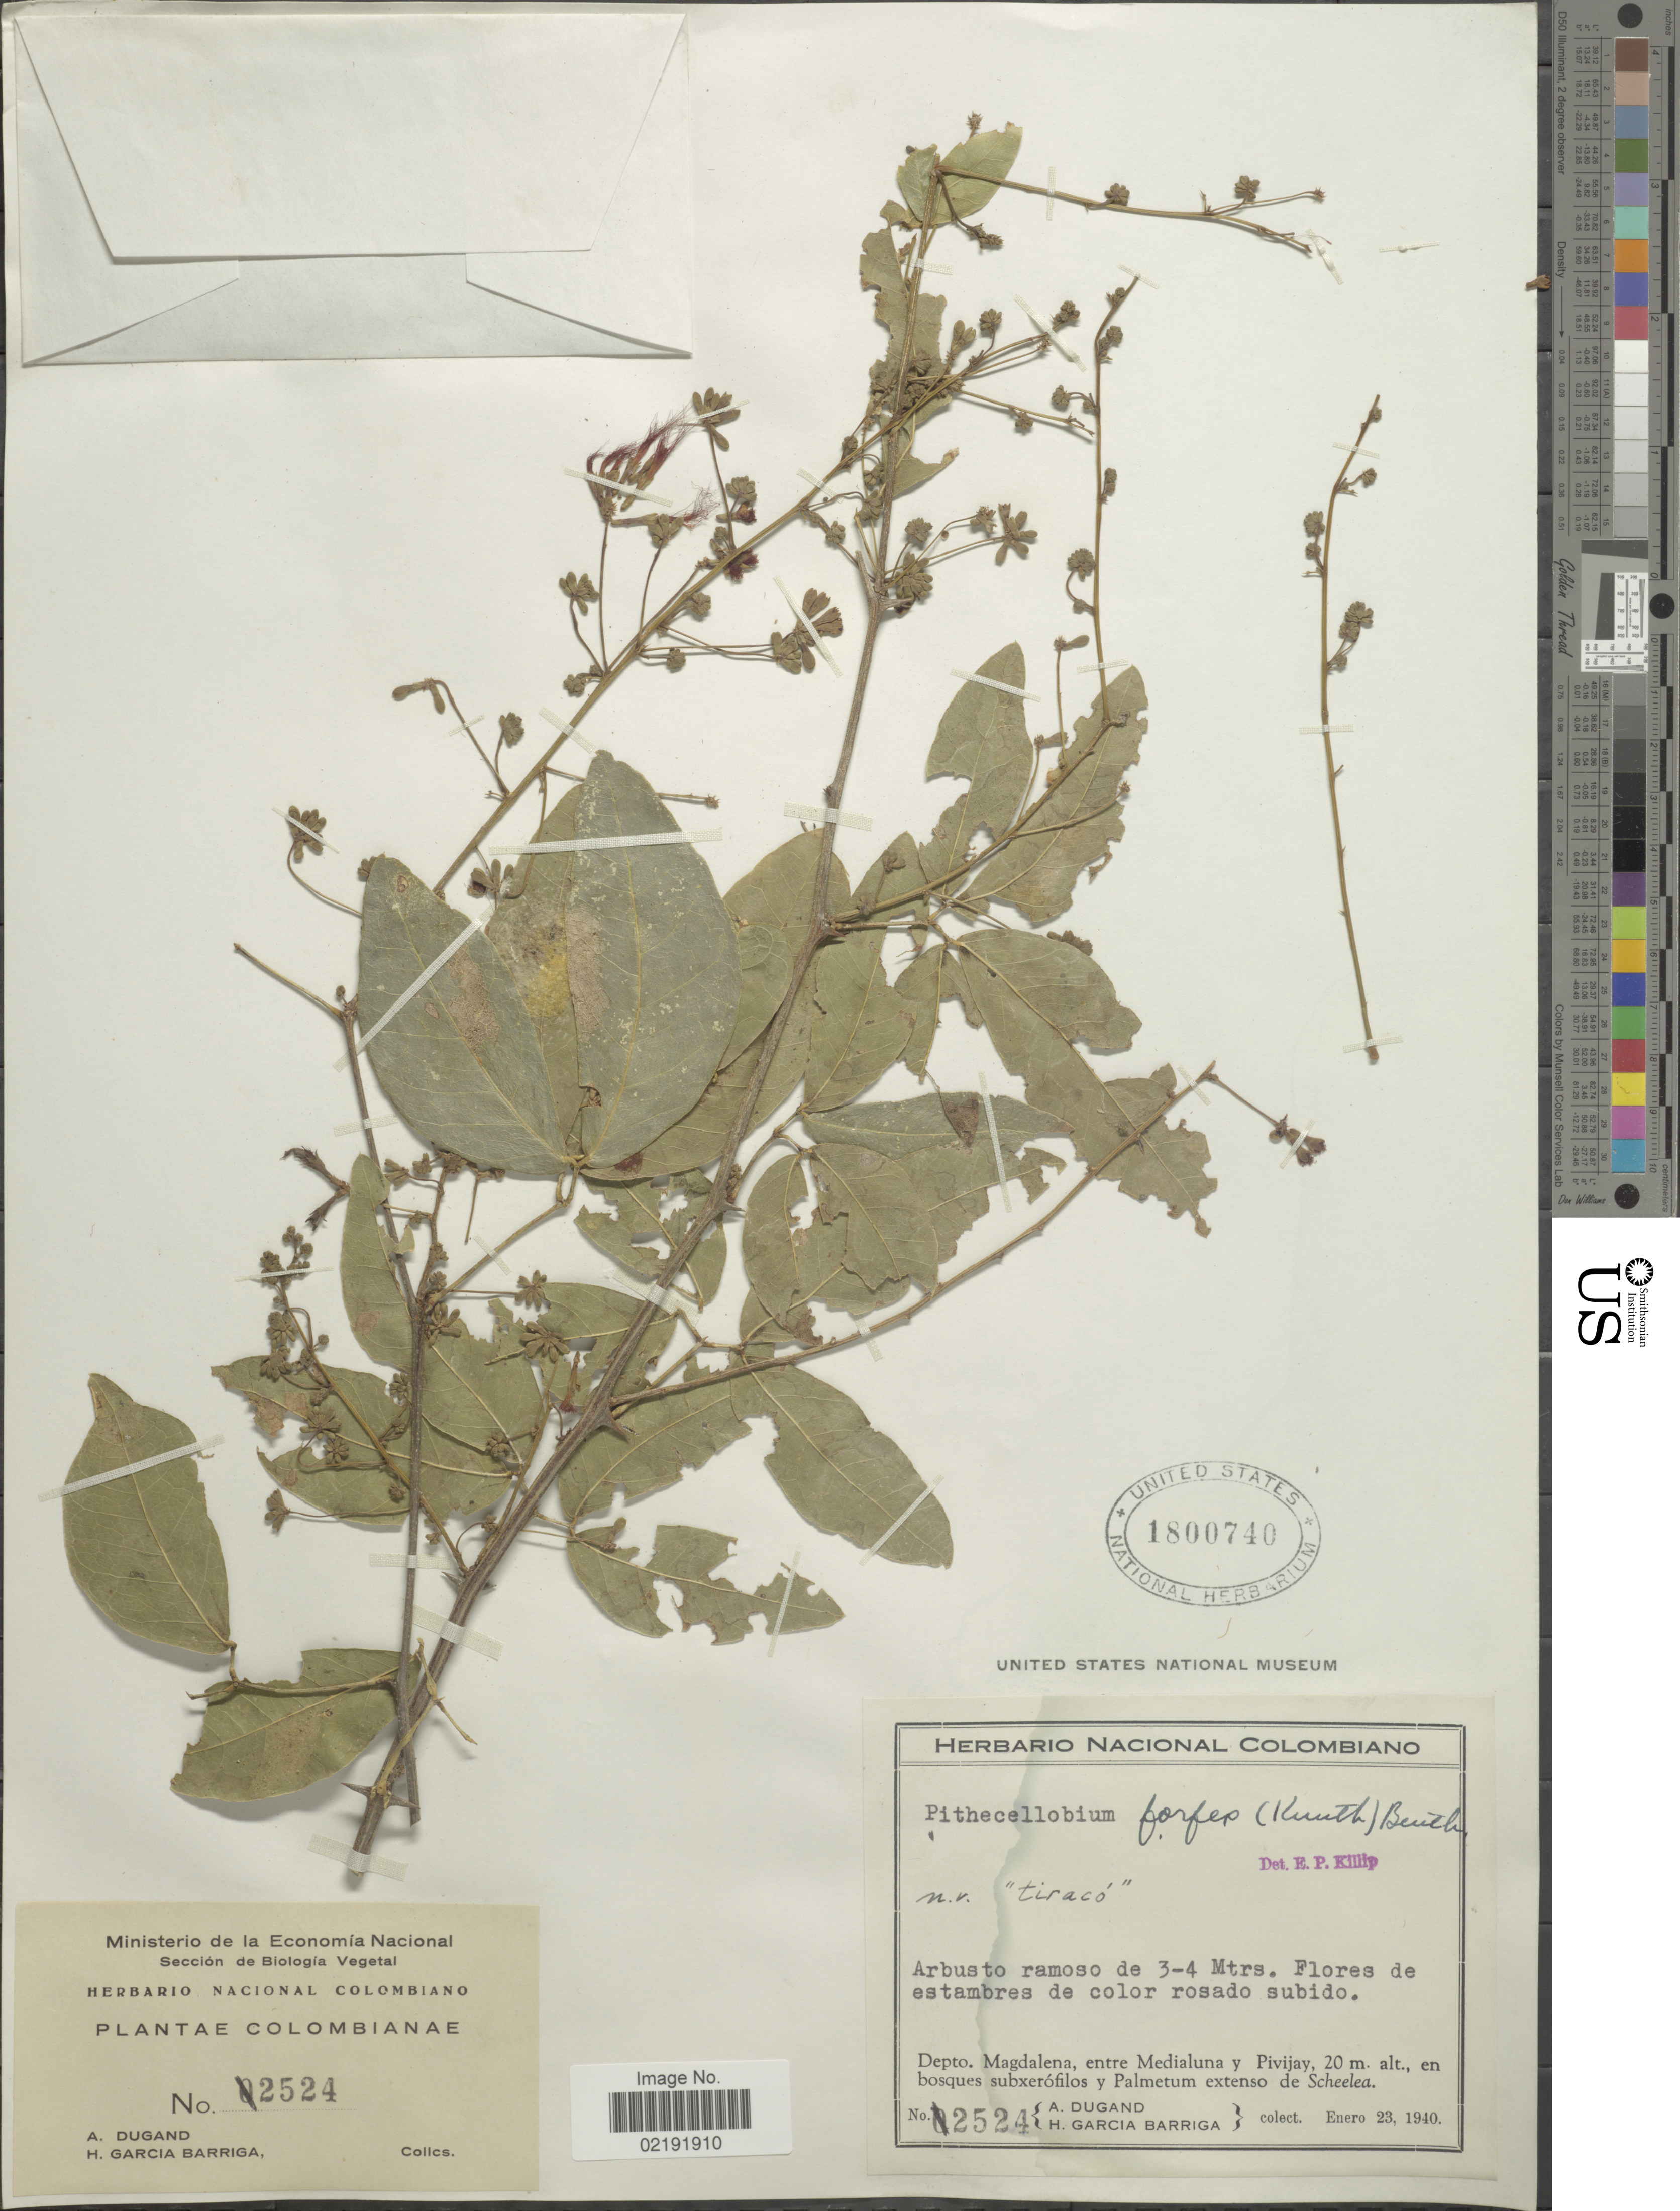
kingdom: Plantae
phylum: Tracheophyta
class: Magnoliopsida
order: Fabales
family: Fabaceae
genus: Pithecellobium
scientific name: Pithecellobium roseum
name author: (Vahl) Barneby & J.W. Grimes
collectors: A. Dugand & H. García Barriga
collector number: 2524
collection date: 1940-01-23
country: Colombia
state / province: Magdalena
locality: Depto. Magdalena, entre Medialuna y Pivijay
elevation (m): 20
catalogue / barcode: US 1800740